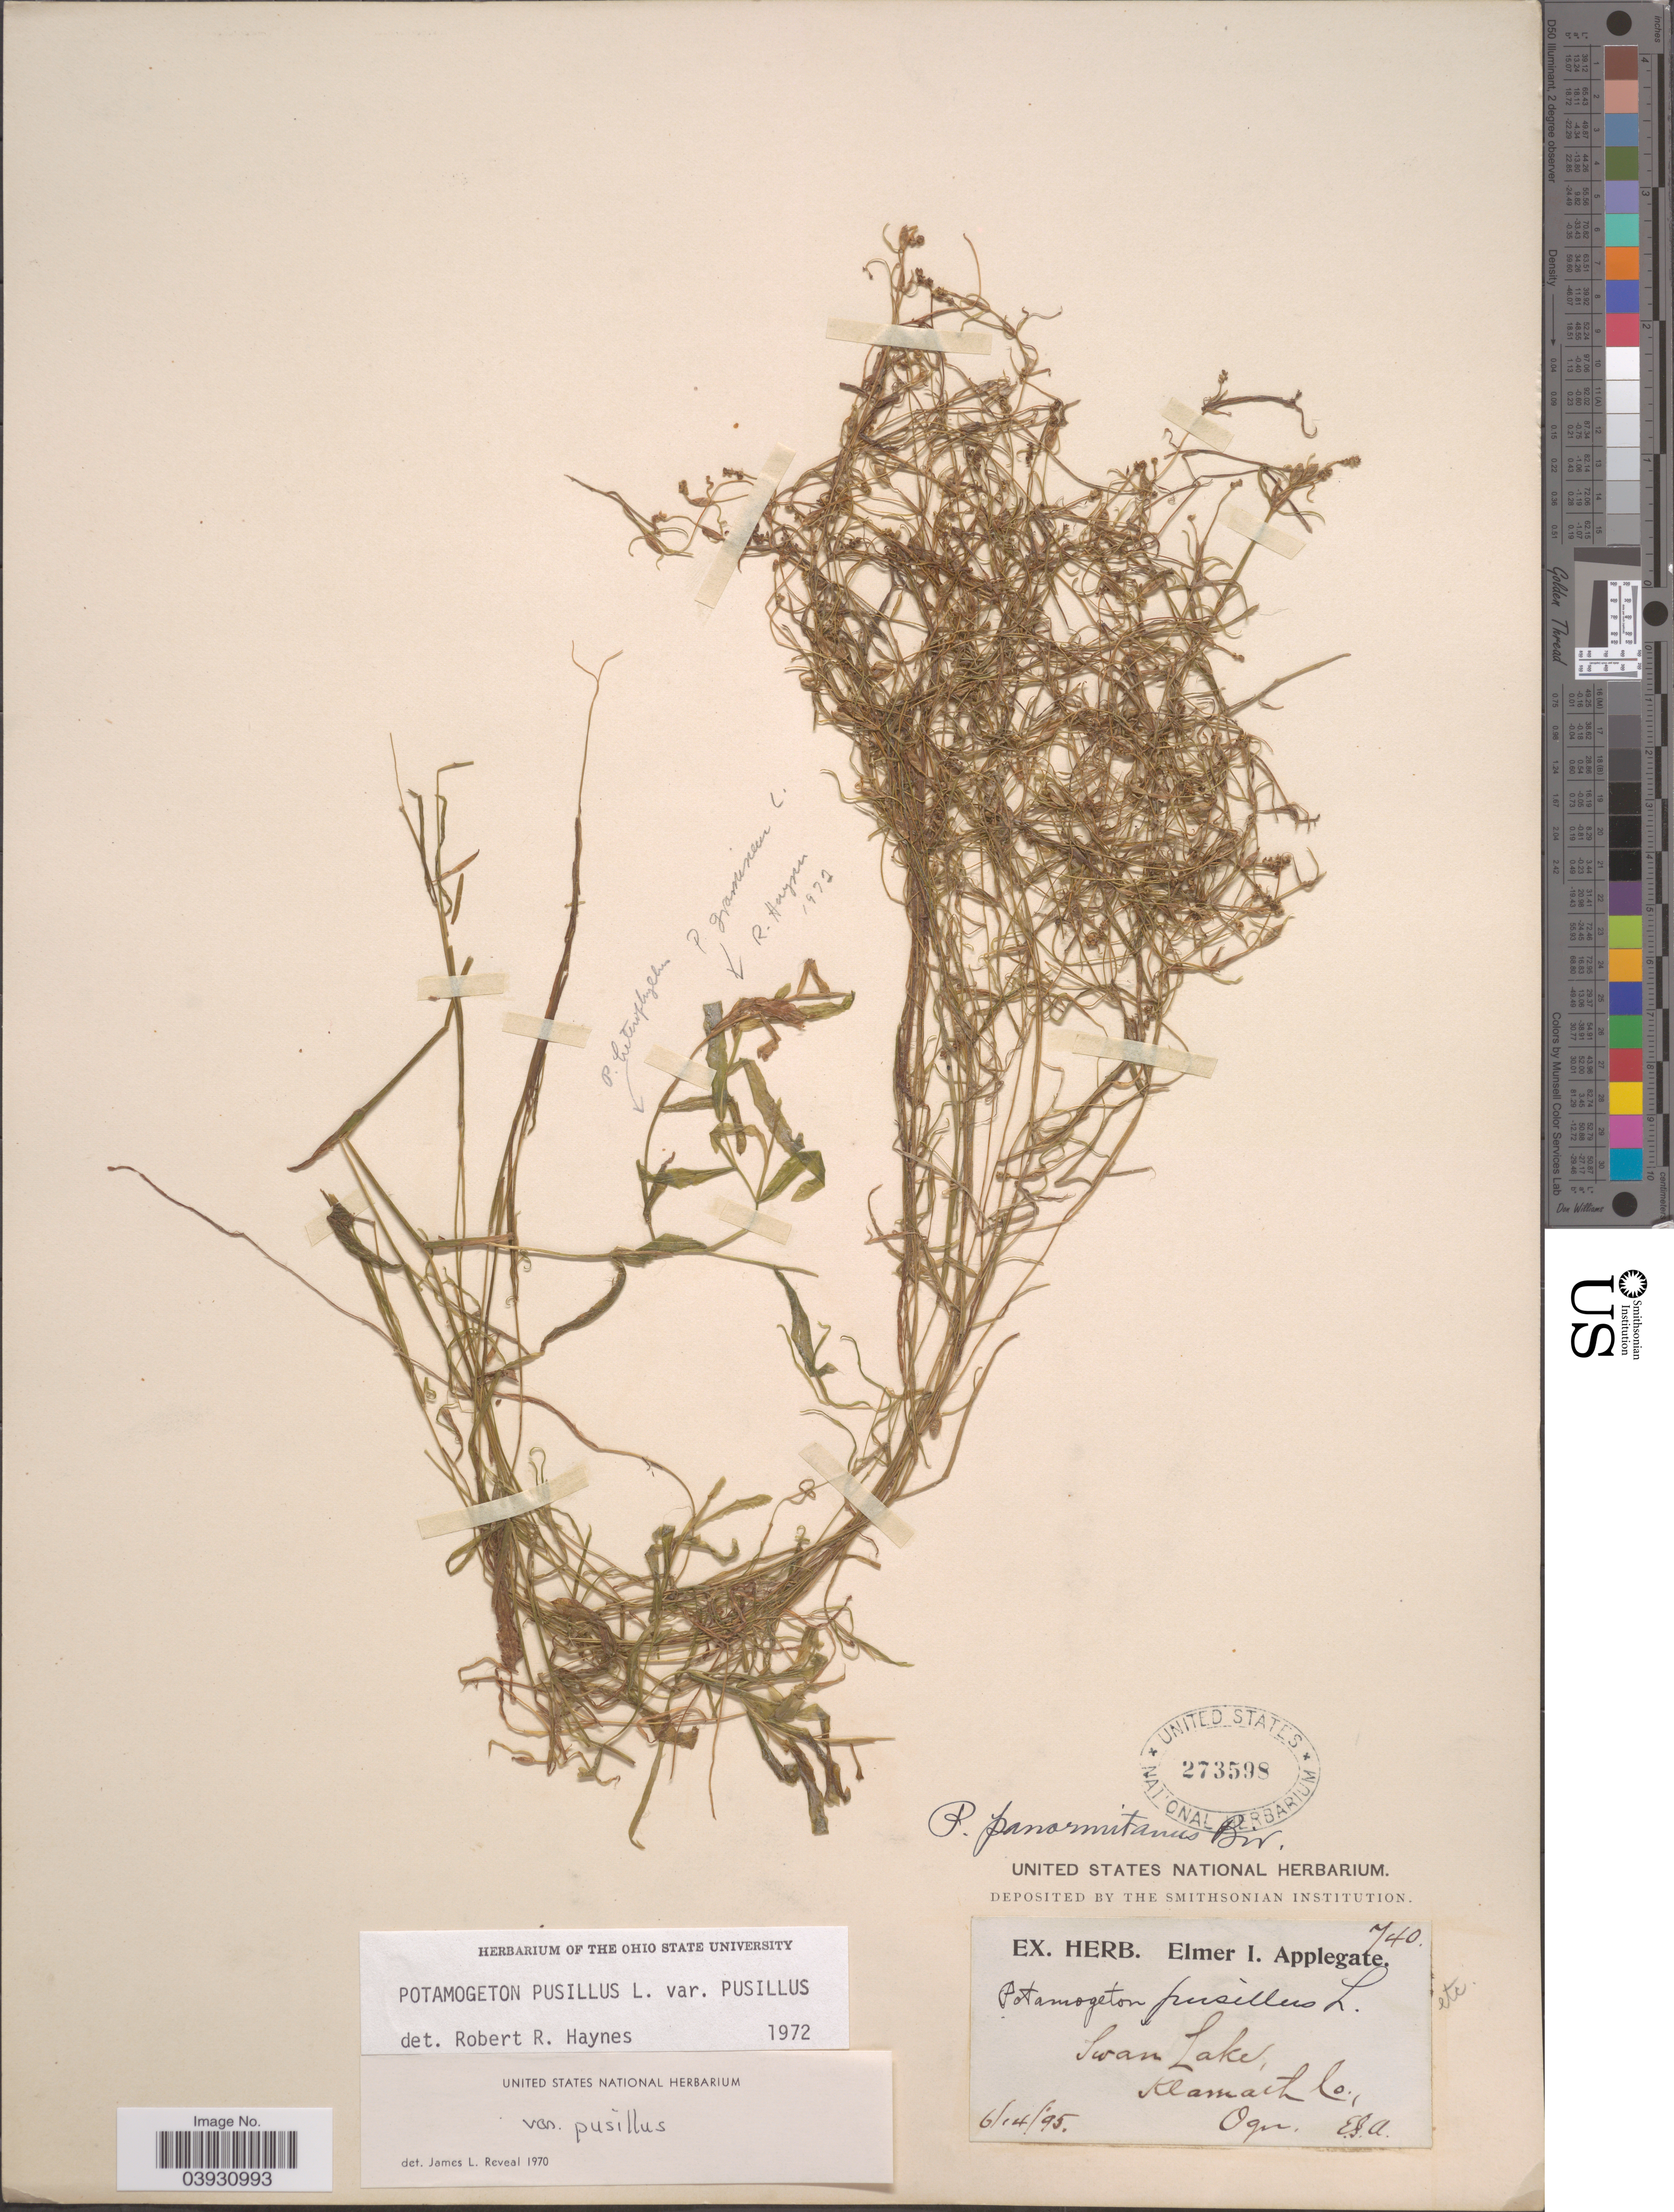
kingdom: Plantae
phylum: Tracheophyta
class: Liliopsida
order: Alismatales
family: Potamogetonaceae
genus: Potamogeton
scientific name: Potamogeton pusillus var. pusillus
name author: L.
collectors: E. I. Applegate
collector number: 740?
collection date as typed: Transcribed d/m/y: 14/6/95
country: United States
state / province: Oregon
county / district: Klamath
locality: Swan Lake, Klamath Co.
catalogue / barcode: US 273598